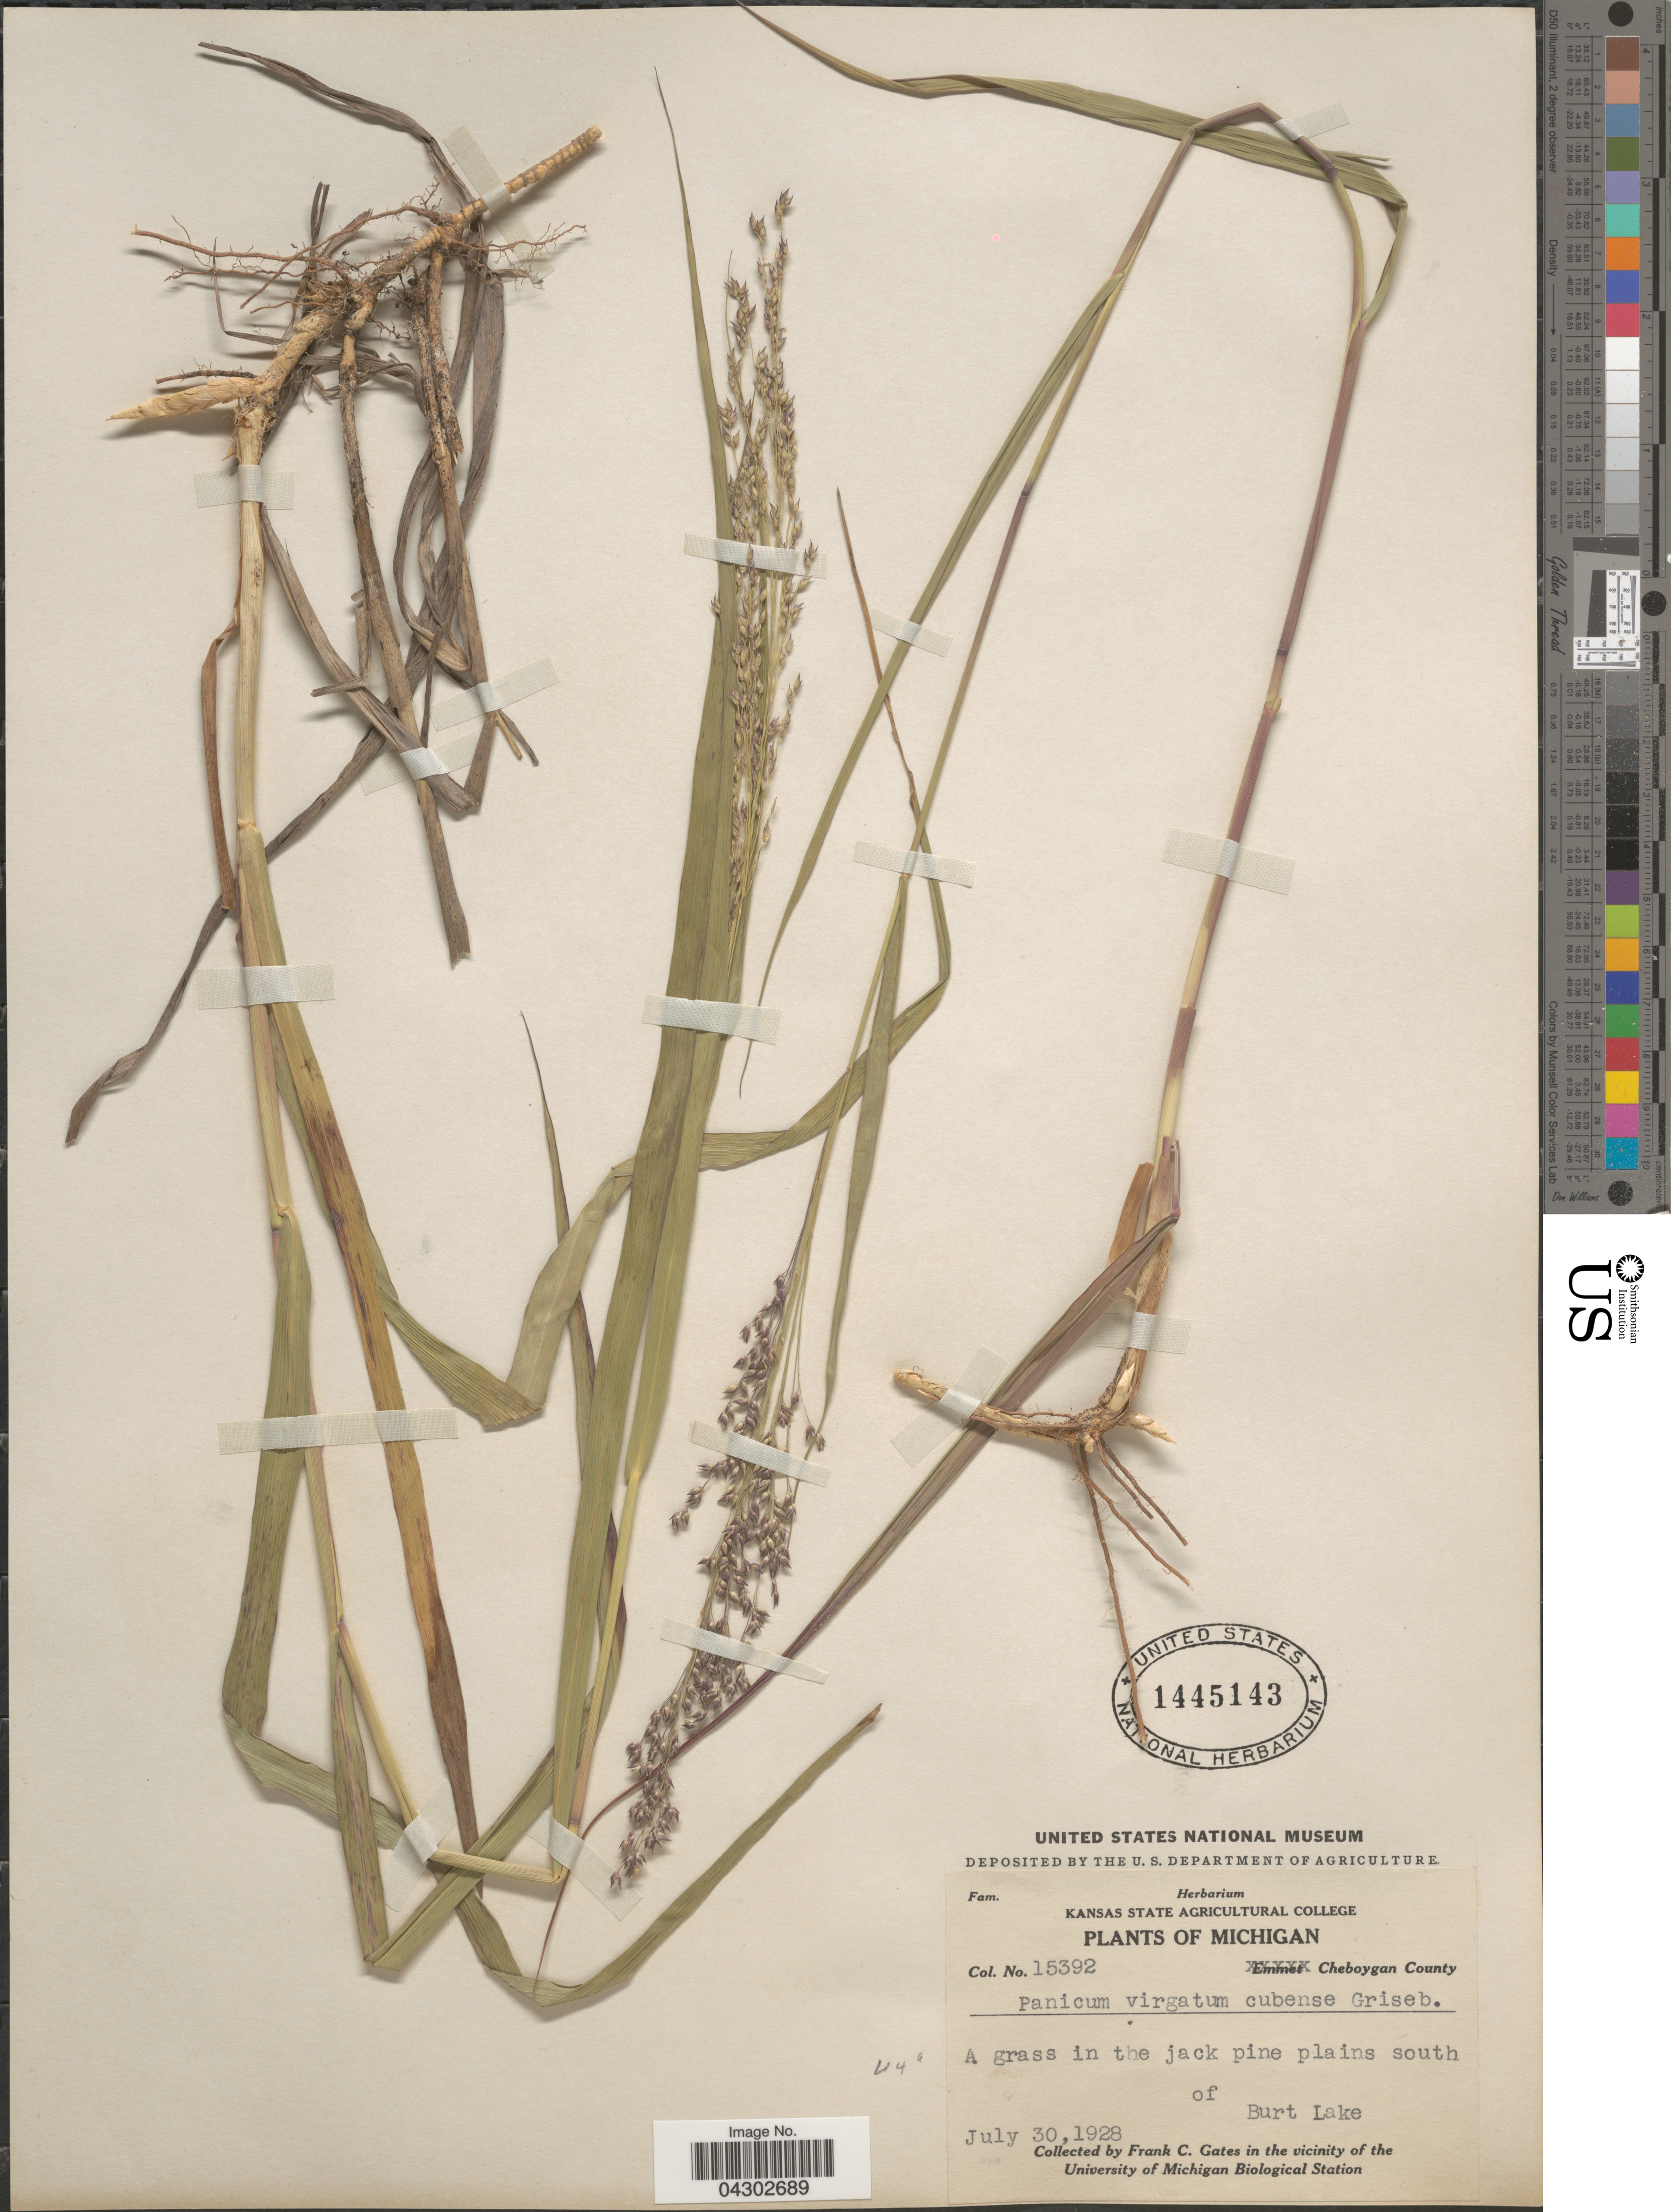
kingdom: Plantae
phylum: Tracheophyta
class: Liliopsida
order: Poales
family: Poaceae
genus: Panicum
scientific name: Panicum virgatum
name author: L.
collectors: F. C. Gates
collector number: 15392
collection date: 1928-07-30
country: United States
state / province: Michigan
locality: Cheboygan County. A grass in the jack pine plains south of Burt Lake. In the vicinity of the University of Michigan Biological Station.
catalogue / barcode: US 1445143